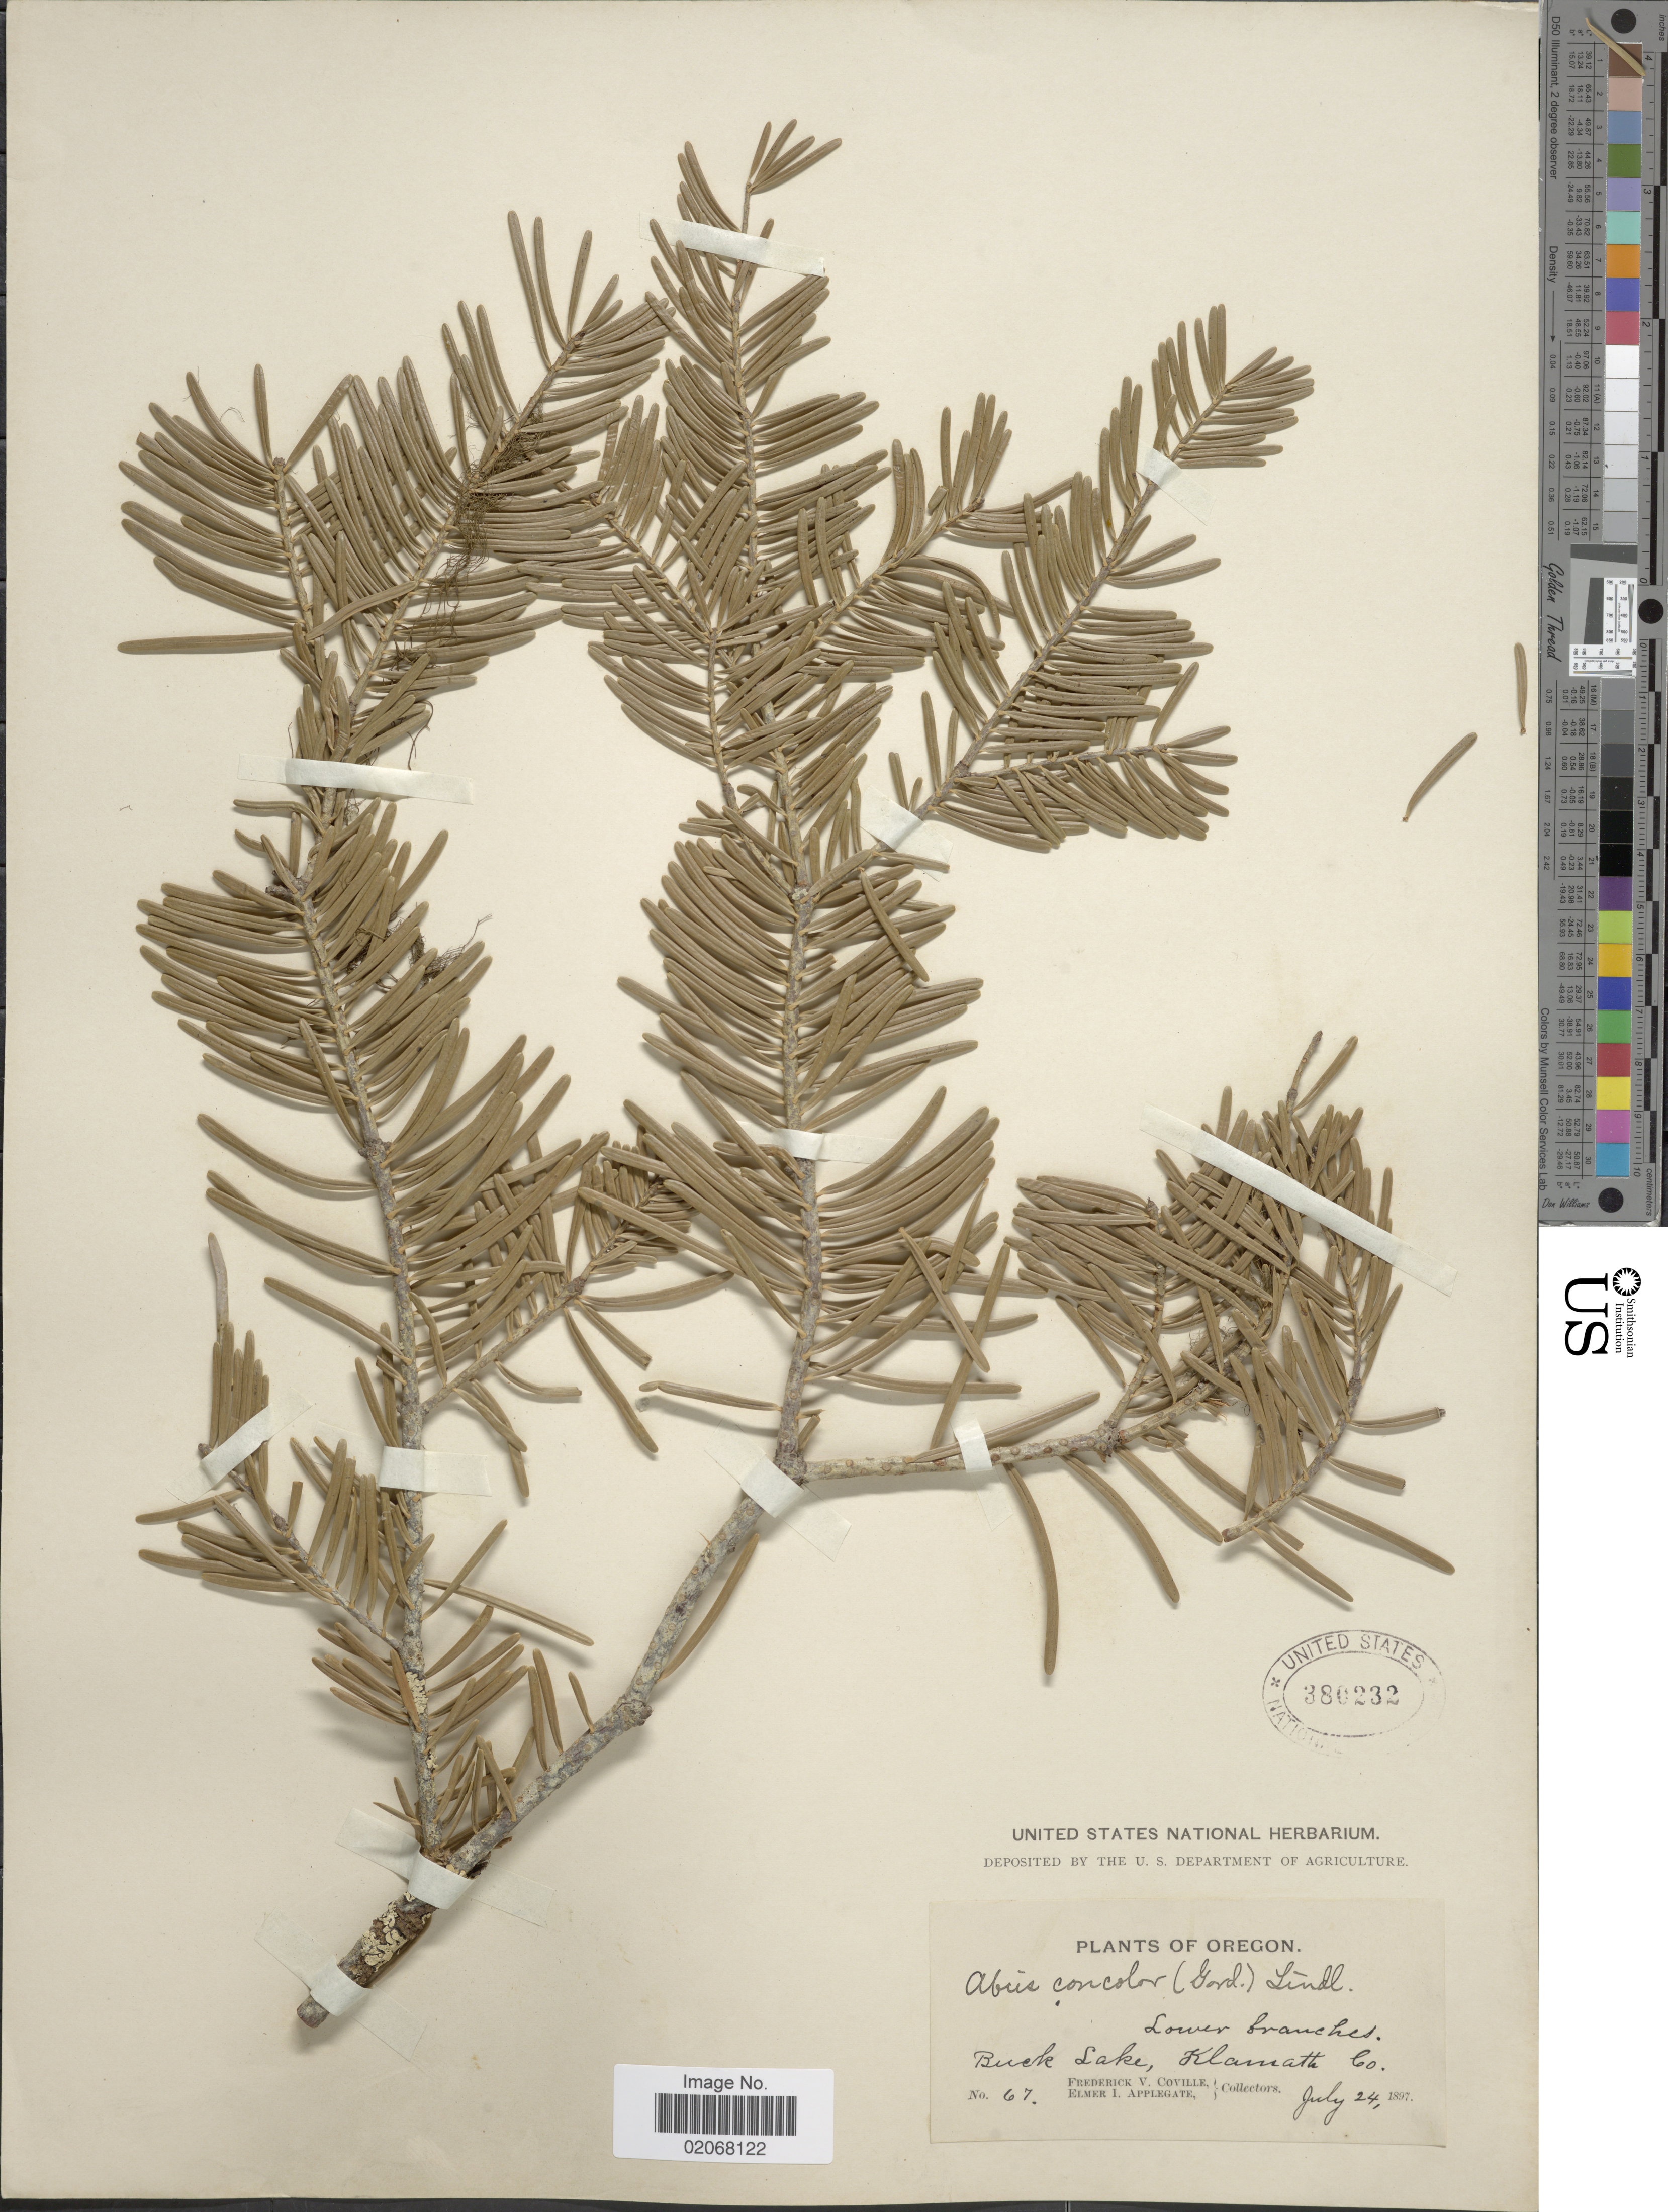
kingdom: Plantae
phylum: Tracheophyta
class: Pinopsida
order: Pinales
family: Pinaceae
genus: Abies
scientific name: Abies concolor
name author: (Gordon & Glend.) Lindl. ex Hildebr.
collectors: F. V. Coville & E. I. Applegate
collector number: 67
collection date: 1897-07-24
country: United States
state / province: Oregon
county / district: Klamath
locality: Buck Lake, Klamath Co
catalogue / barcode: US 380232